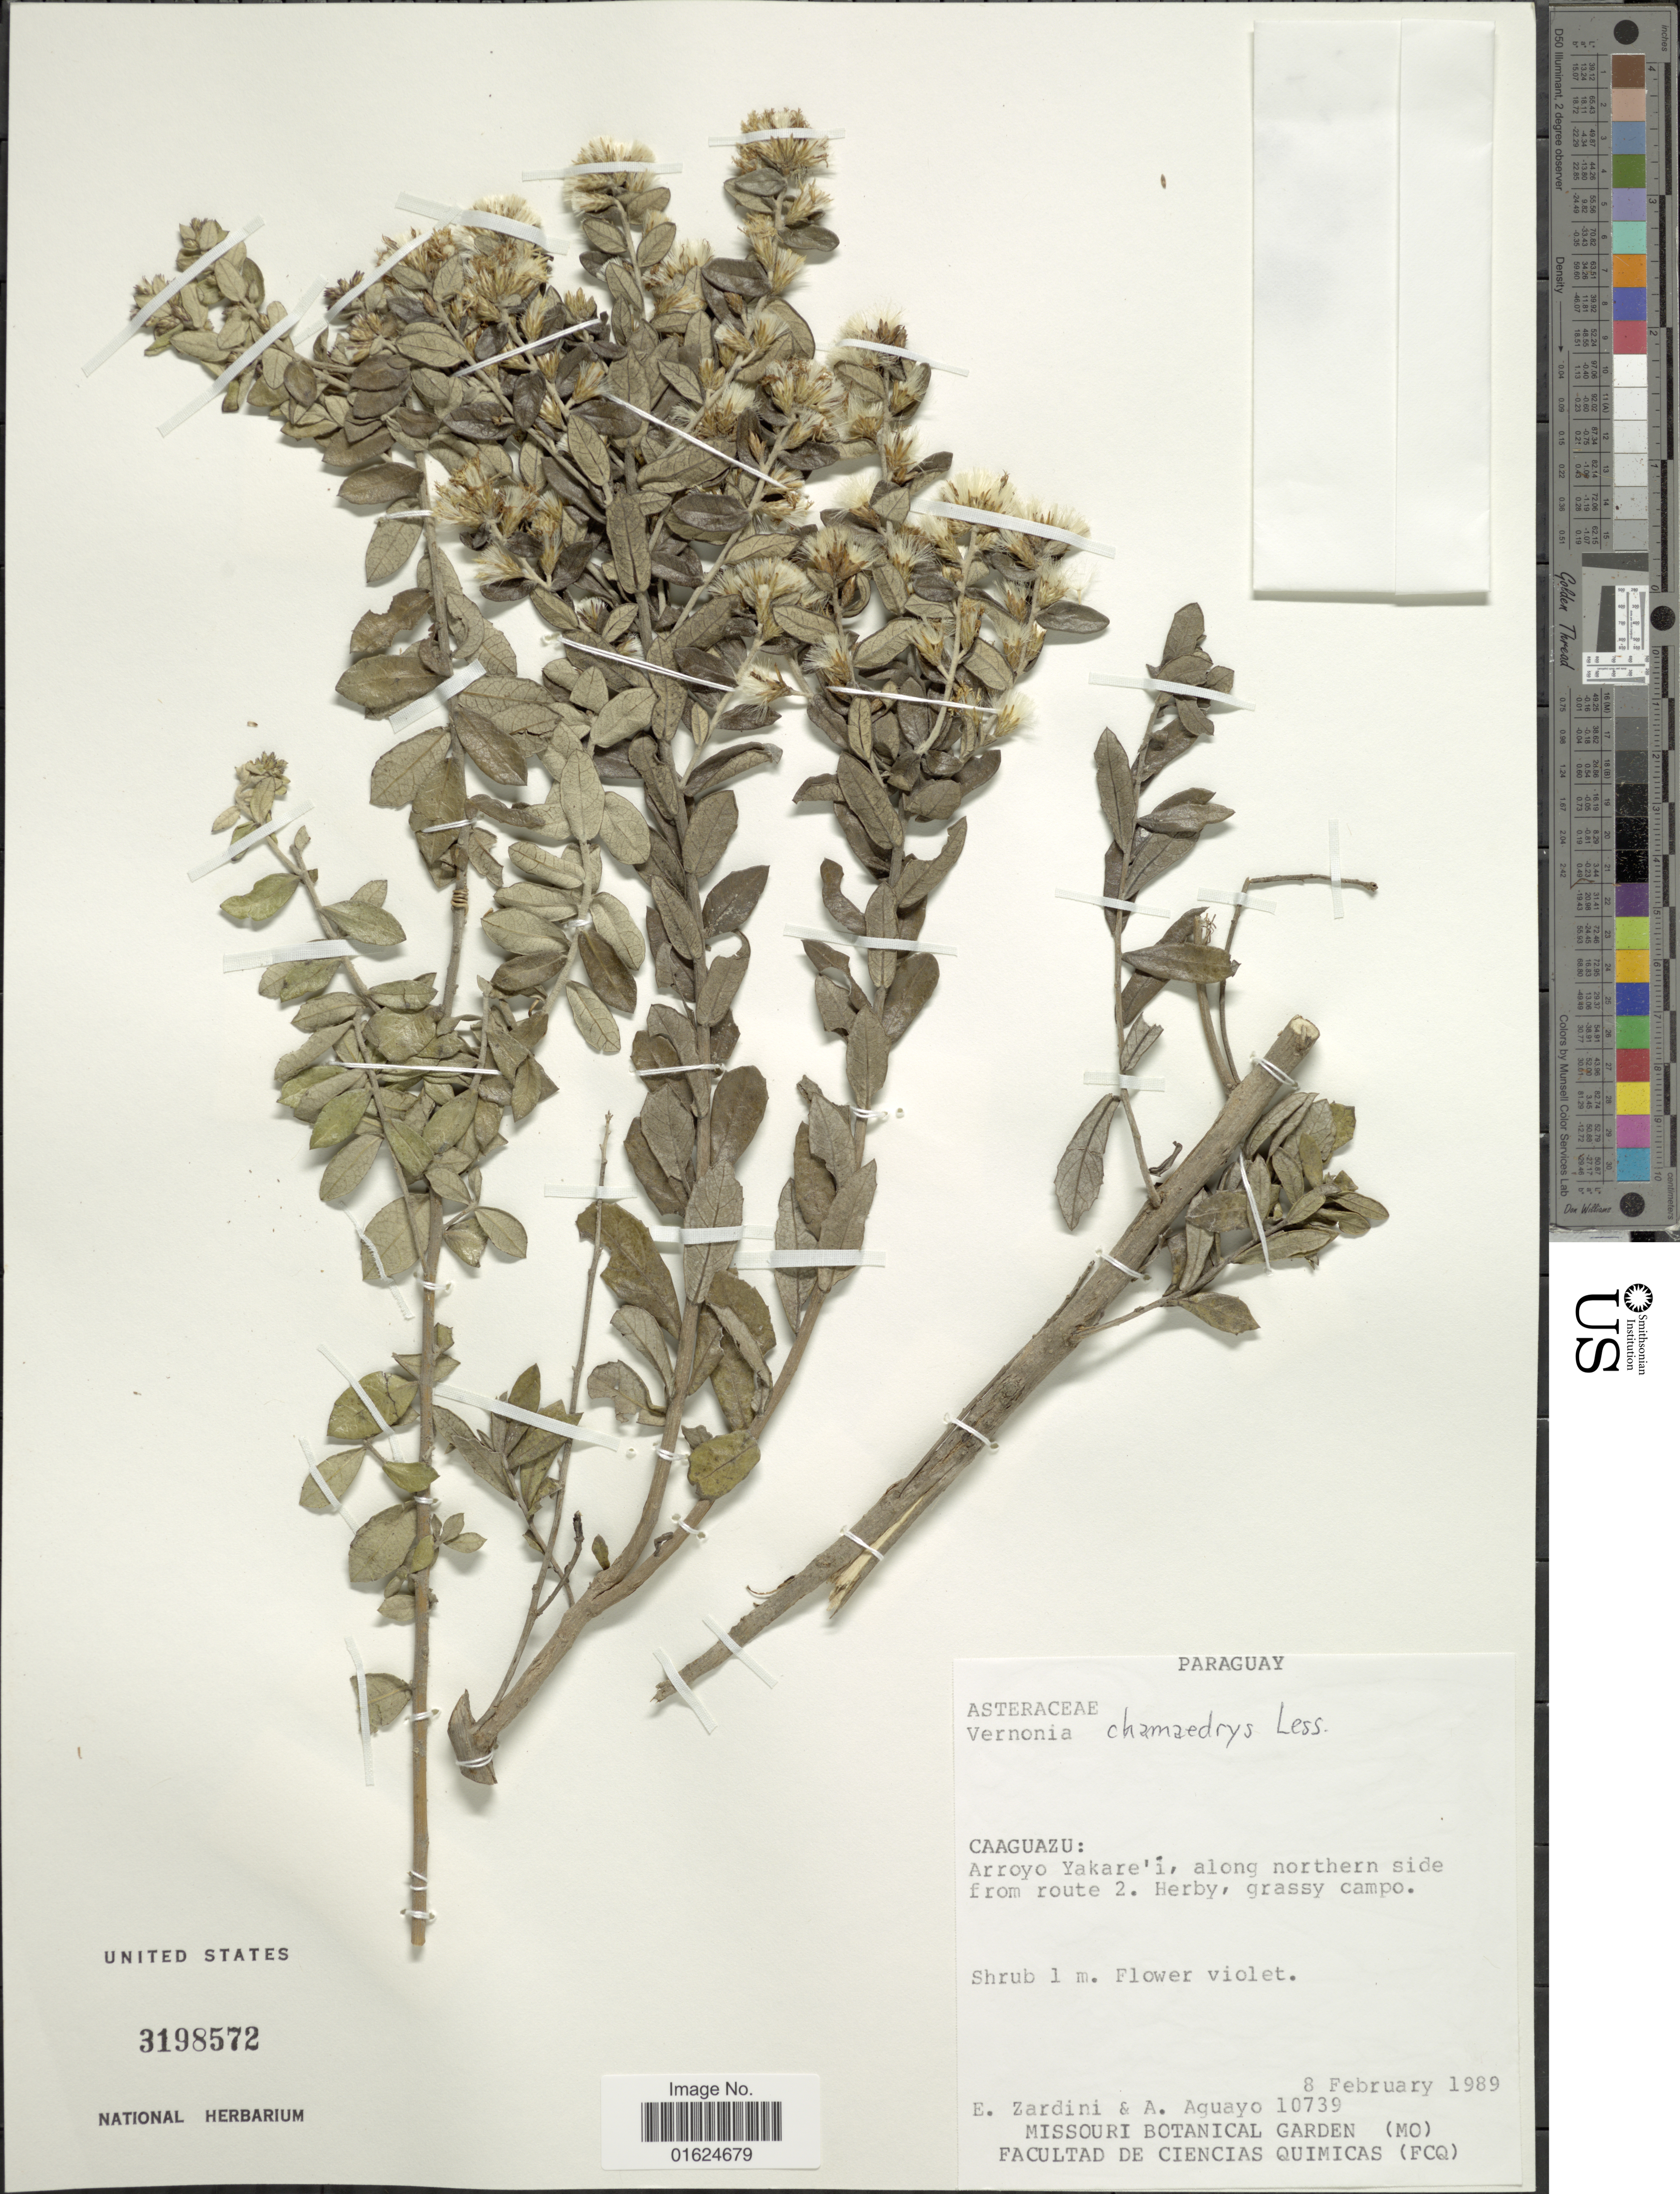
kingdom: Plantae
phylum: Tracheophyta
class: Magnoliopsida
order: Asterales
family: Asteraceae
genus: Vernonanthura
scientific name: Vernonanthura chamaedrys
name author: (Less.) H. Rob.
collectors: E. M. Zardini & A. Aguayo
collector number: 10739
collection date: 1989-02-08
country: Paraguay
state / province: Caaguazu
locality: Arroyo Yakare' i, along northern side from route 2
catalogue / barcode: US 3198572